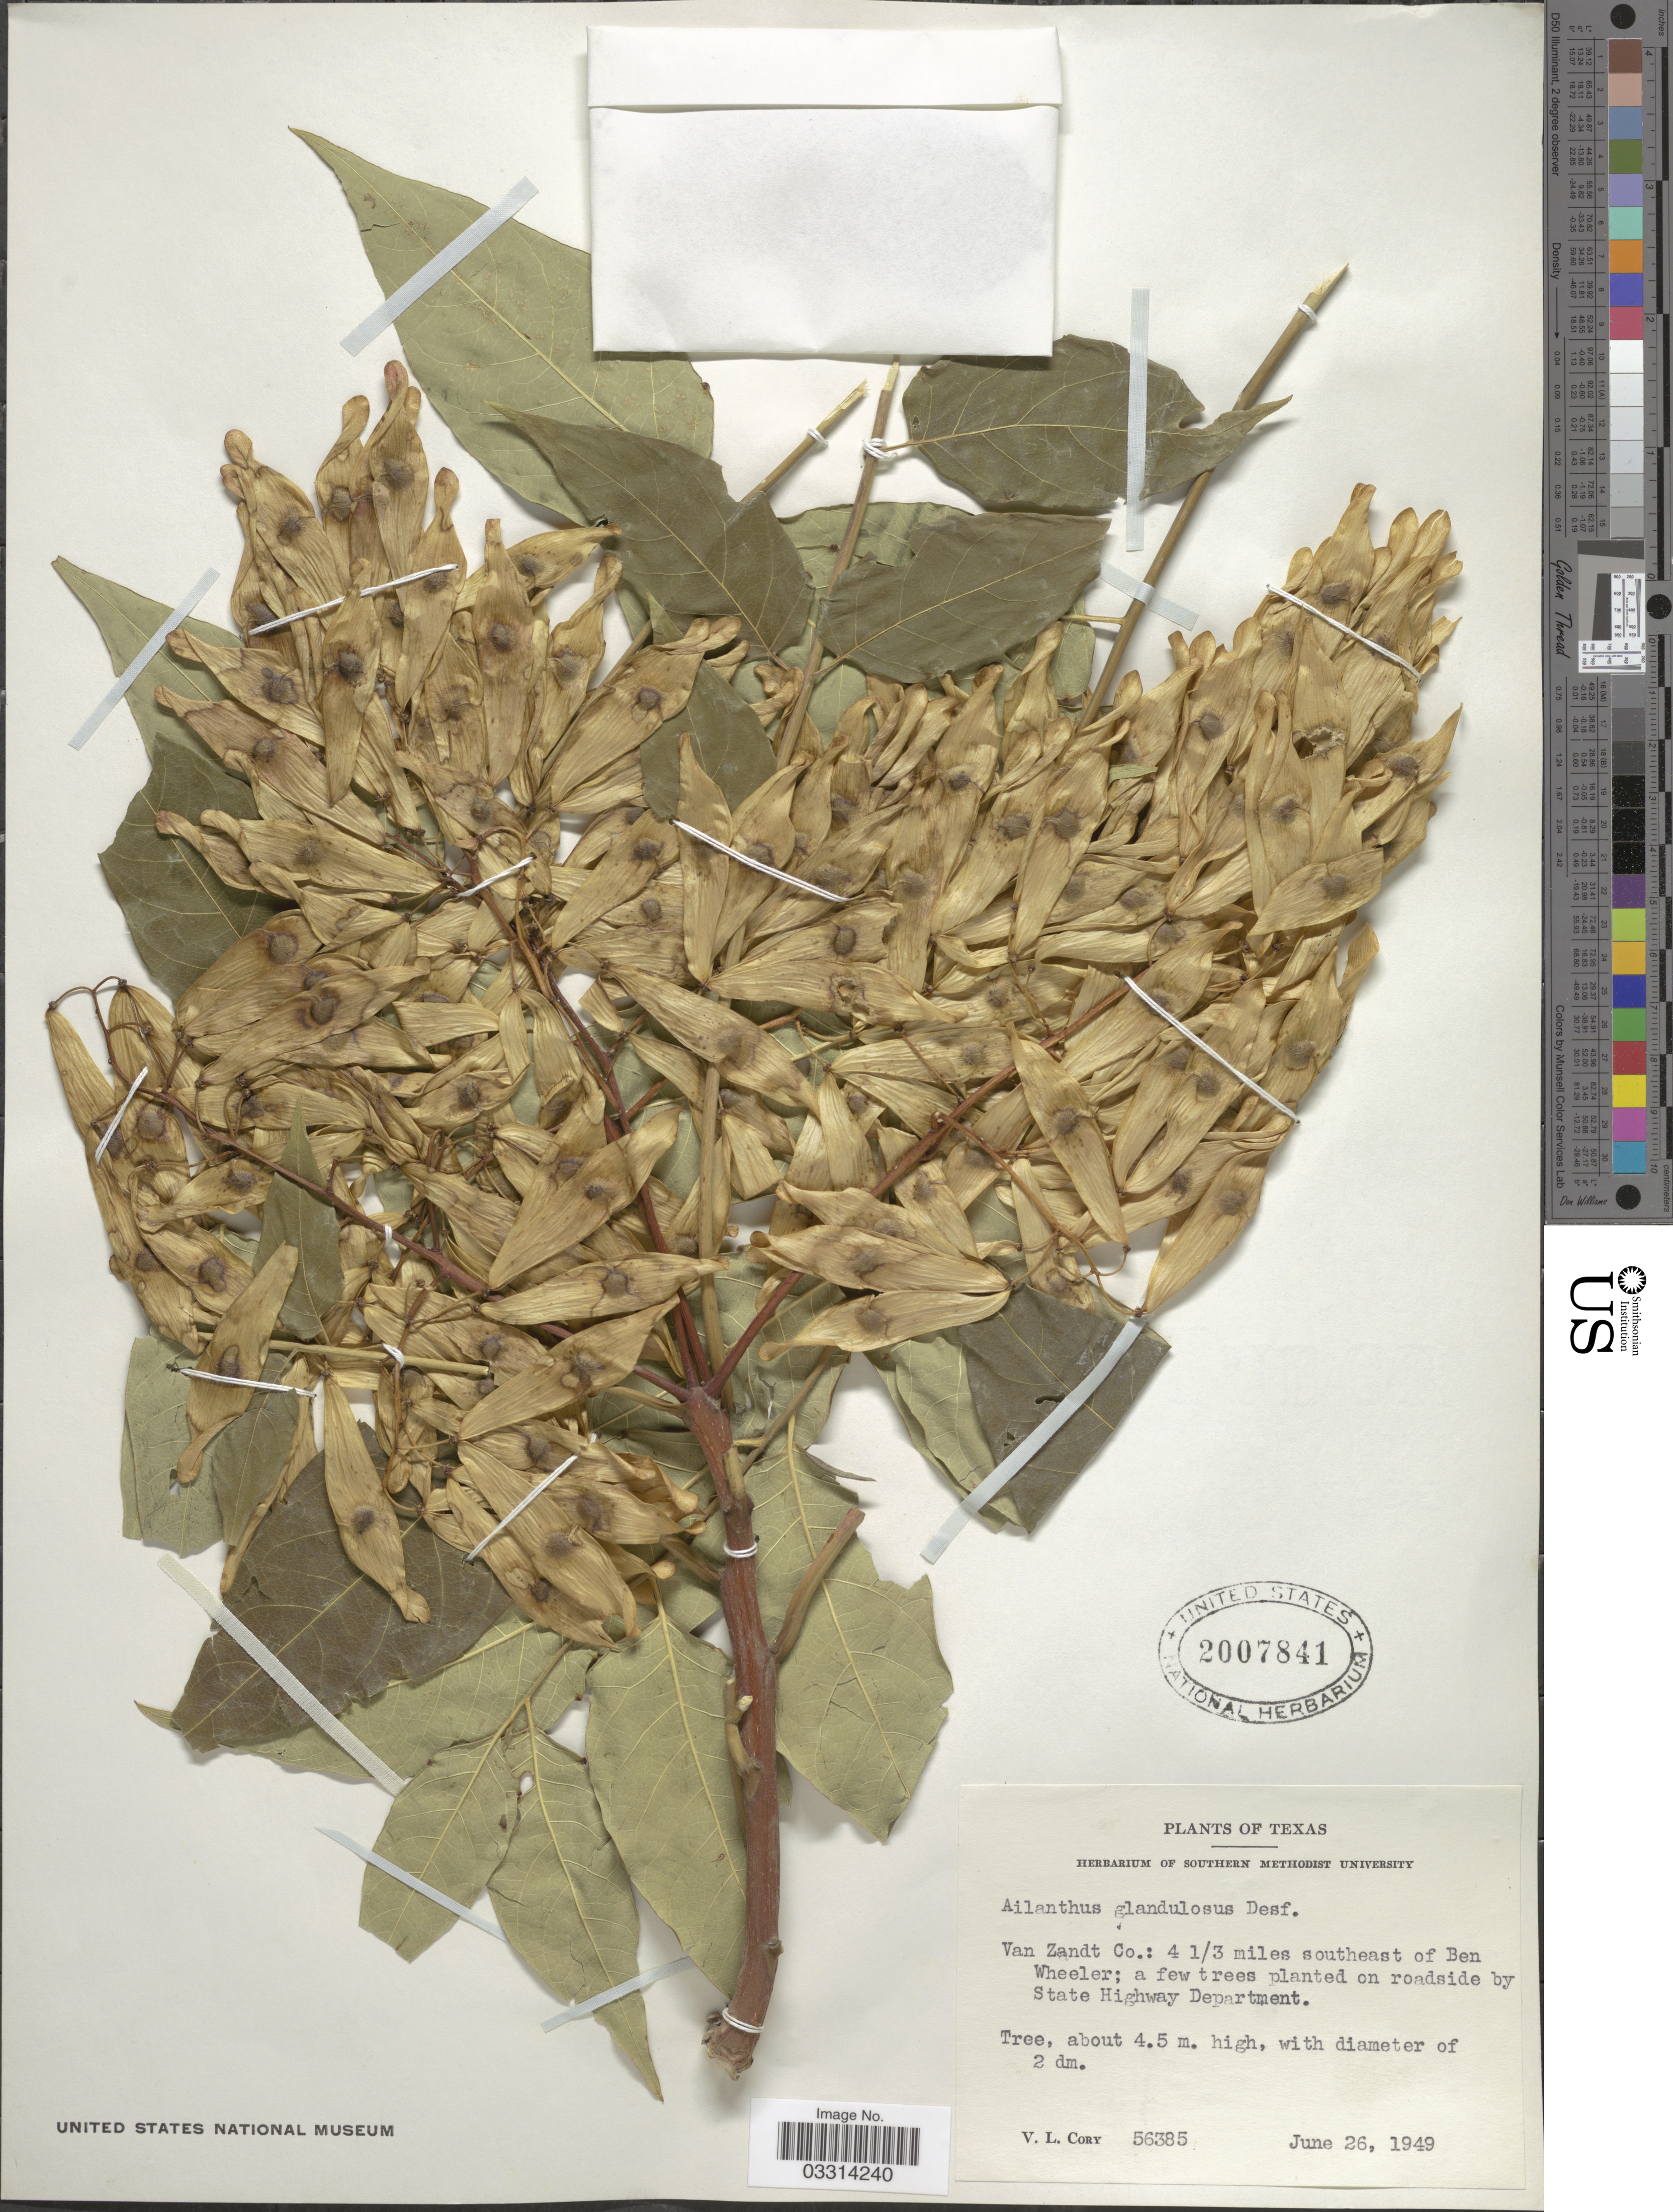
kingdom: Plantae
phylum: Tracheophyta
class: Magnoliopsida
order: Sapindales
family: Simaroubaceae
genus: Ailanthus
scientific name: Ailanthus glandulosa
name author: Desf.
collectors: V. Cory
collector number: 56385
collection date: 1949-06-26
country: United States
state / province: Texas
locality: Van Zandt Co.: 4 1/3 miles southeast of Ben Wheeler.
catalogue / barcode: US 2007841